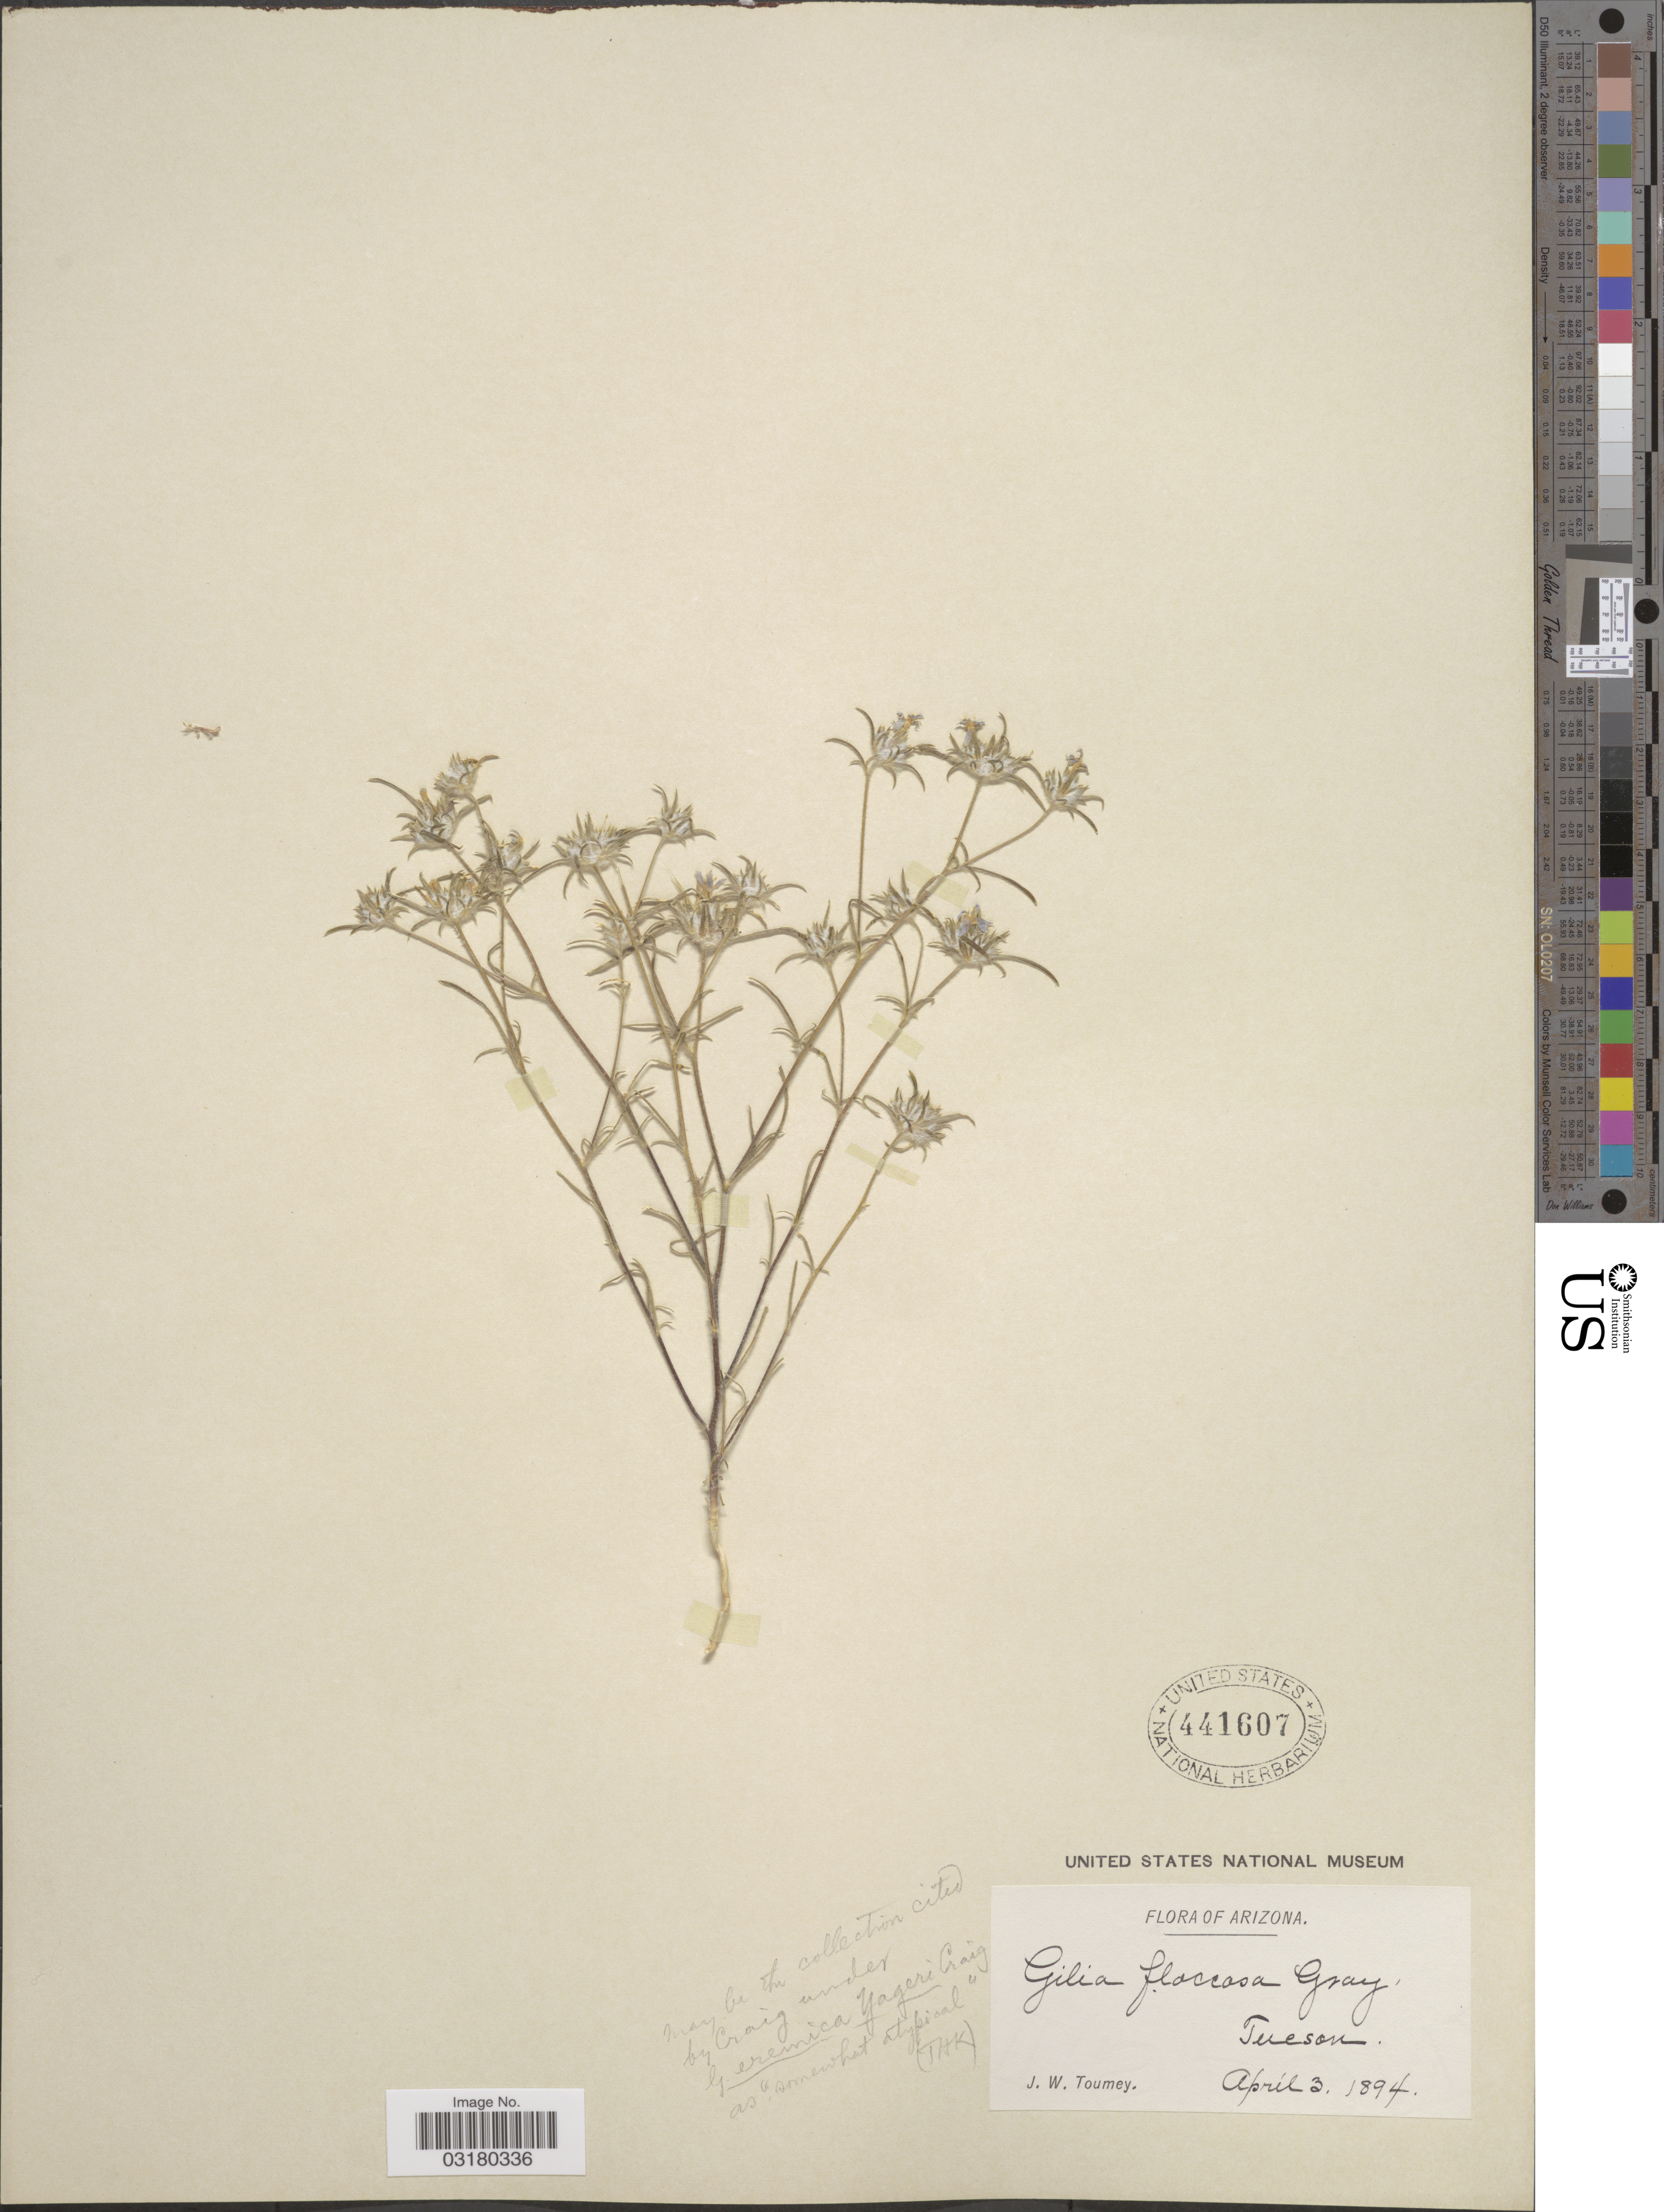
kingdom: Plantae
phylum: Tracheophyta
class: Magnoliopsida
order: Ericales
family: Polemoniaceae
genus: Eriastrum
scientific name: Eriastrum diffusum subsp. diffusum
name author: (A. Gray) H. Mason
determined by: Strong, Mark T., (BOT), Smithsonian Institution - National Museum of Natural History (UNITED STATES)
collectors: J. W. Toumey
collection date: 1894-04-03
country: United States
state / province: Arizona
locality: Tucson.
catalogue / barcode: US 441607